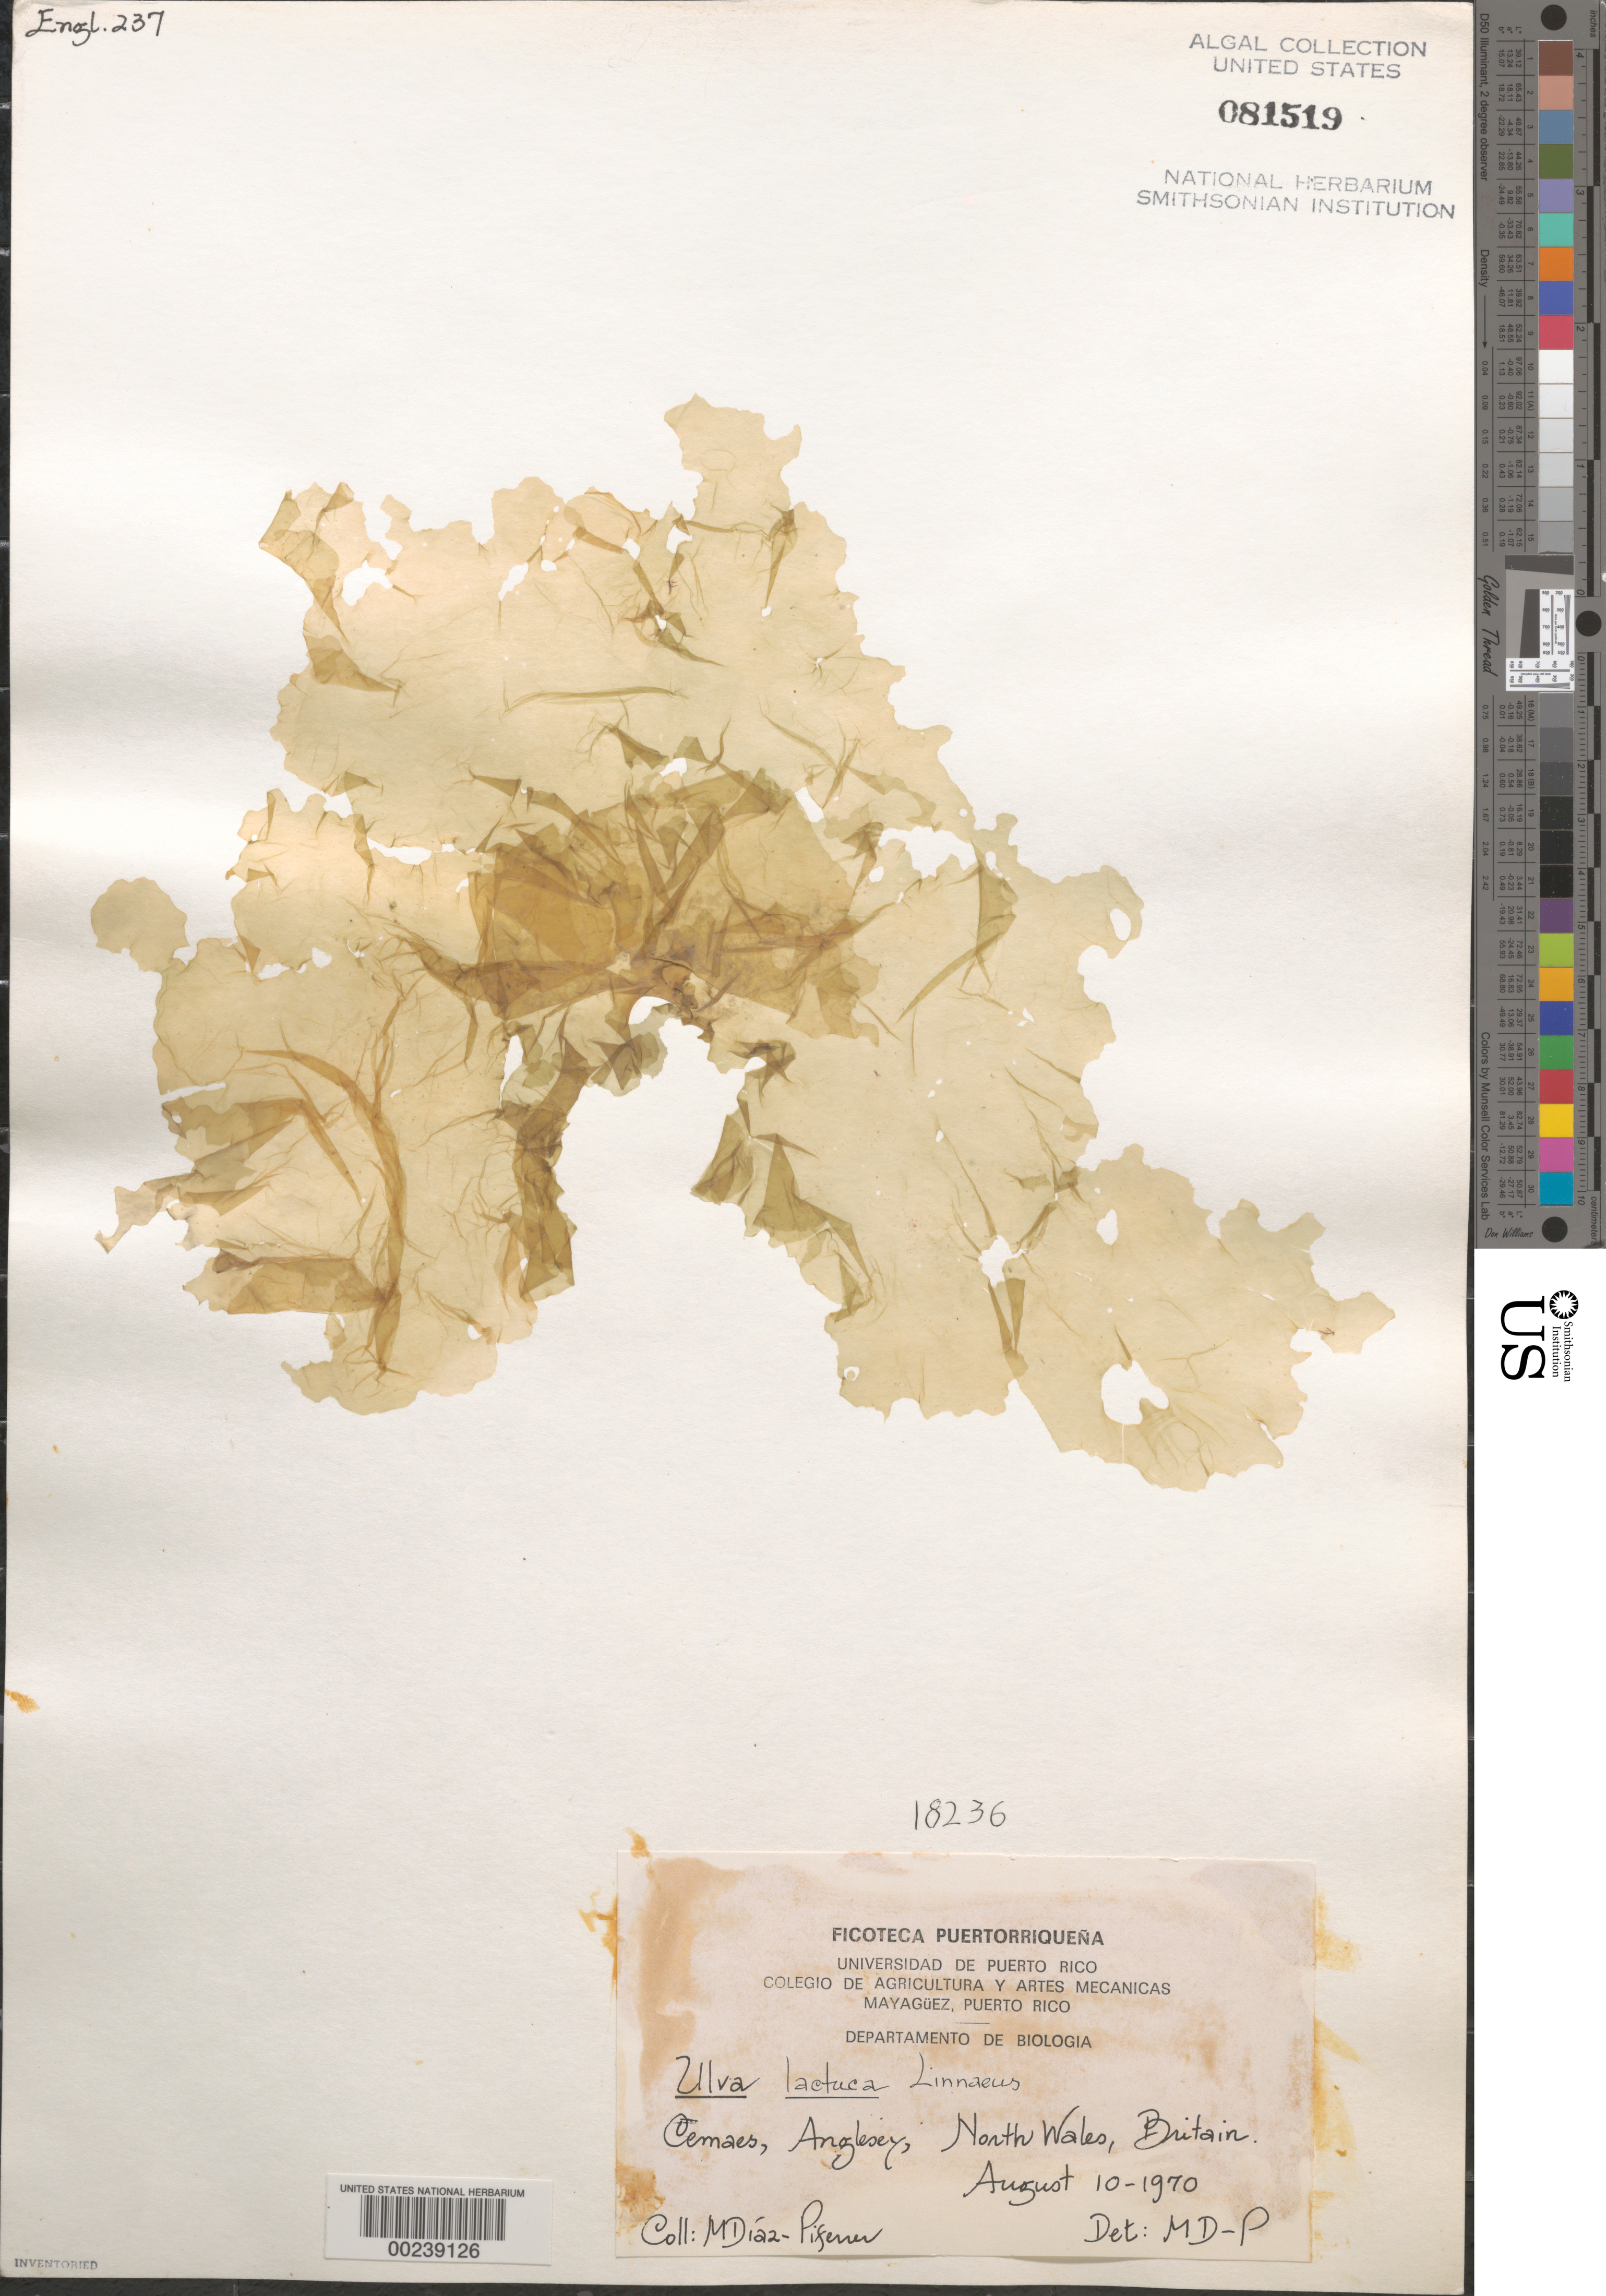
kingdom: Plantae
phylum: Chlorophyta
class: Ulvophyceae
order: Ulvales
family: Ulvaceae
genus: Ulva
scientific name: Ulva lactuca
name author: L.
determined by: Diaz-Piferrer, M.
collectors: M. Diaz-Piferrer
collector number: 18236 & ENGL. 237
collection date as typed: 10 Aug 1970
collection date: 1970-08-10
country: United Kingdom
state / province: Wales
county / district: Gwynedd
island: Anglesey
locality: Cemaes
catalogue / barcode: US 81519